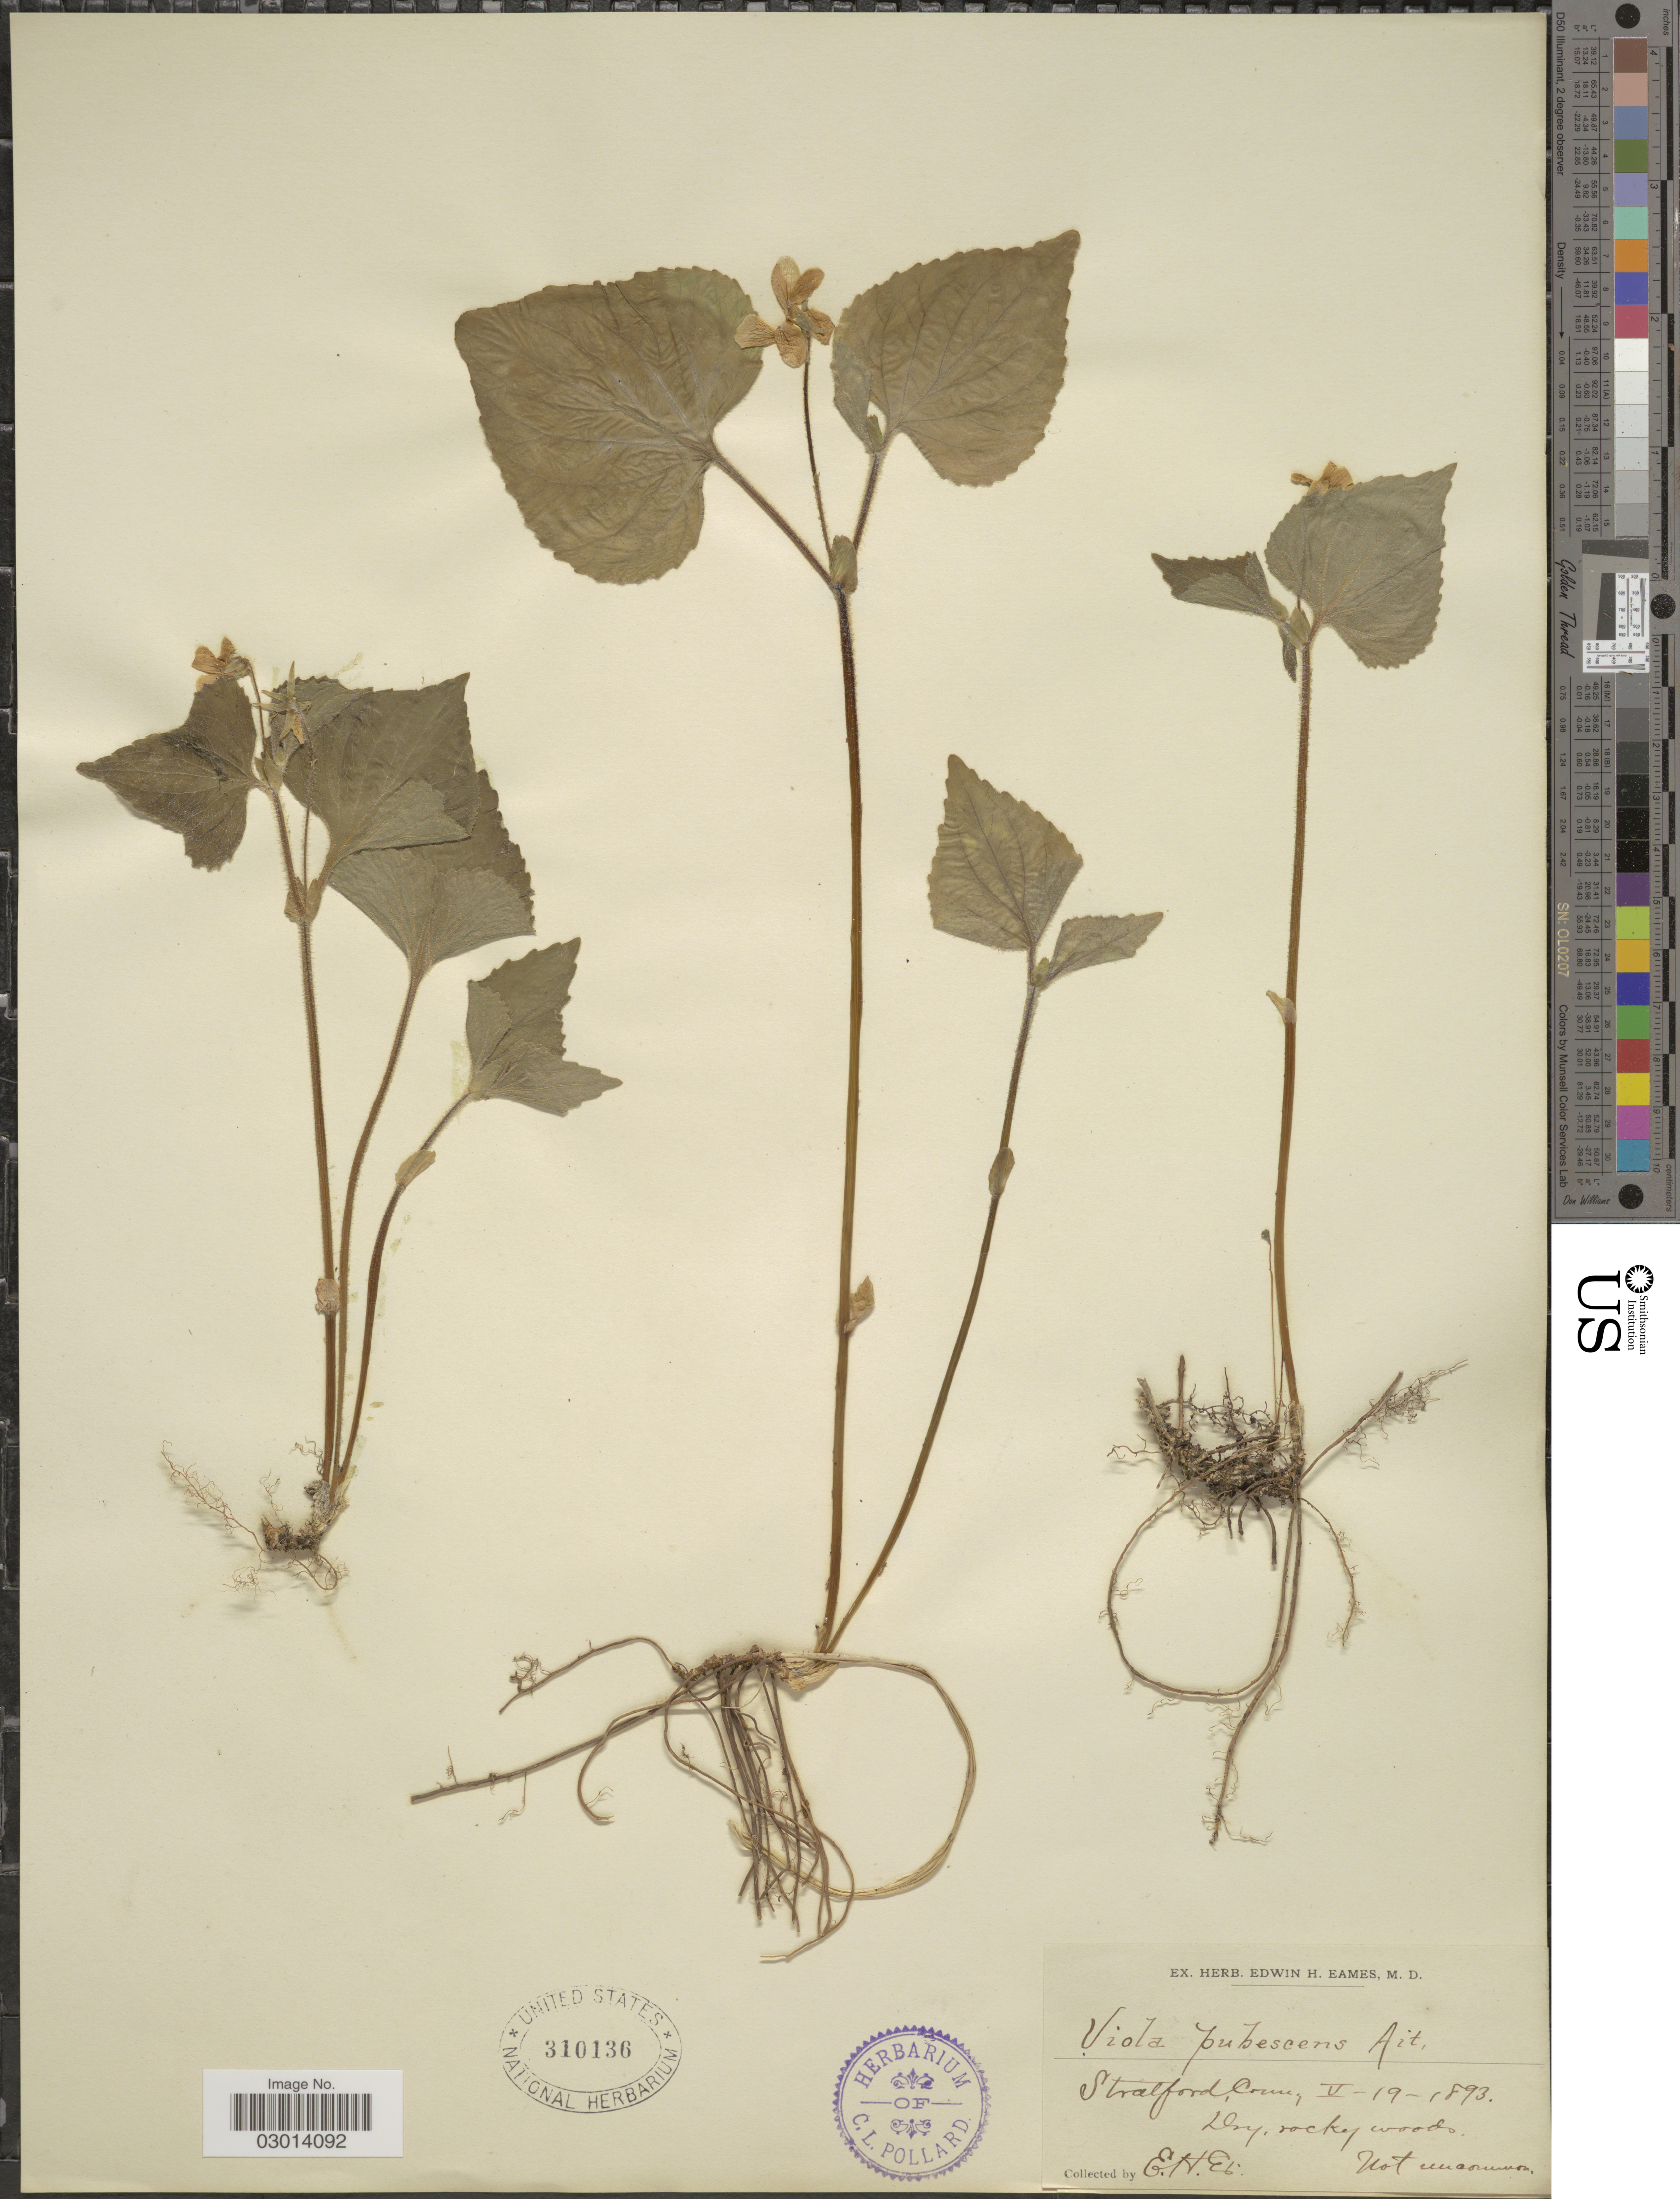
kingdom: Plantae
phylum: Tracheophyta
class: Magnoliopsida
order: Malpighiales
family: Violaceae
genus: Viola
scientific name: Viola pubescens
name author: Aiton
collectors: E. H. Eames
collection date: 1893-05-19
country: United States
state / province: Connecticut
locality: Stratford, Conn.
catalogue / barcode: US 310136